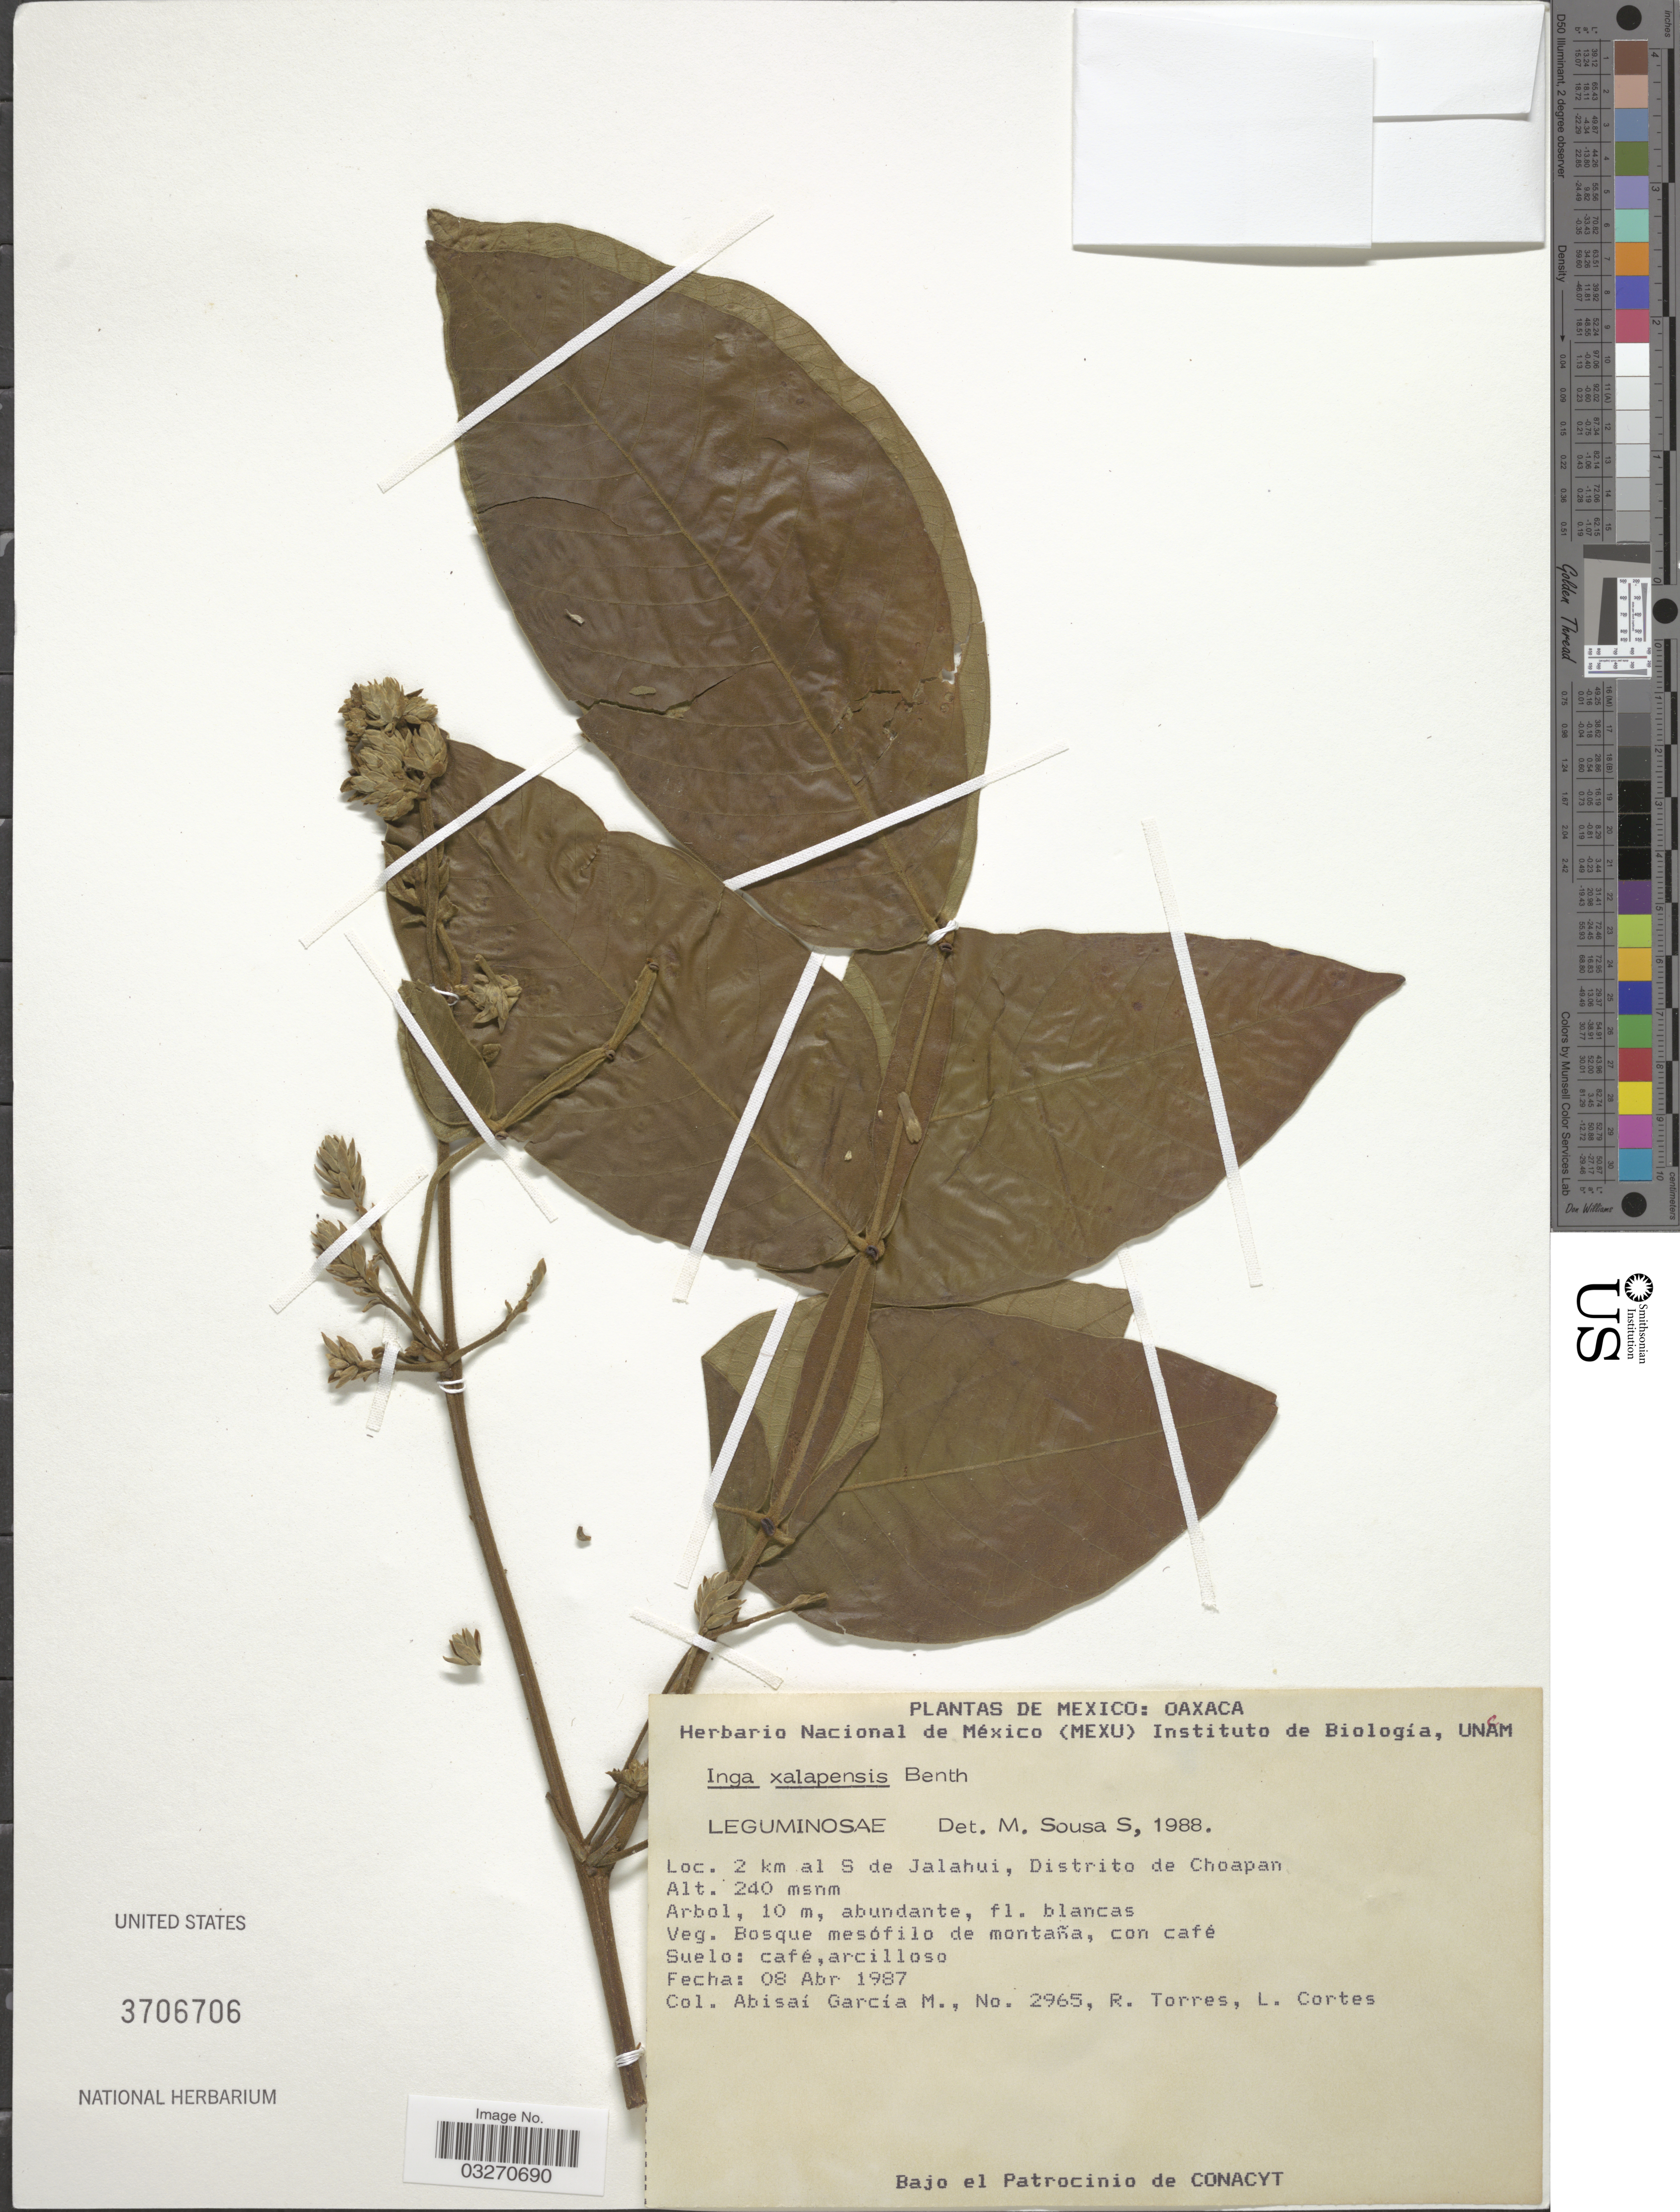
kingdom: Plantae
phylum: Tracheophyta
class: Magnoliopsida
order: Fabales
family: Fabaceae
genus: Inga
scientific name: Inga xalapensis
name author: Benth.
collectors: A. García M., R. Torres & L. Cortes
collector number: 2965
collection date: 1987-04-08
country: Mexico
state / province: Oaxaca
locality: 2 km al S de Jalahui, Distrito de Choapan.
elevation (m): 240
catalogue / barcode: US 3706706